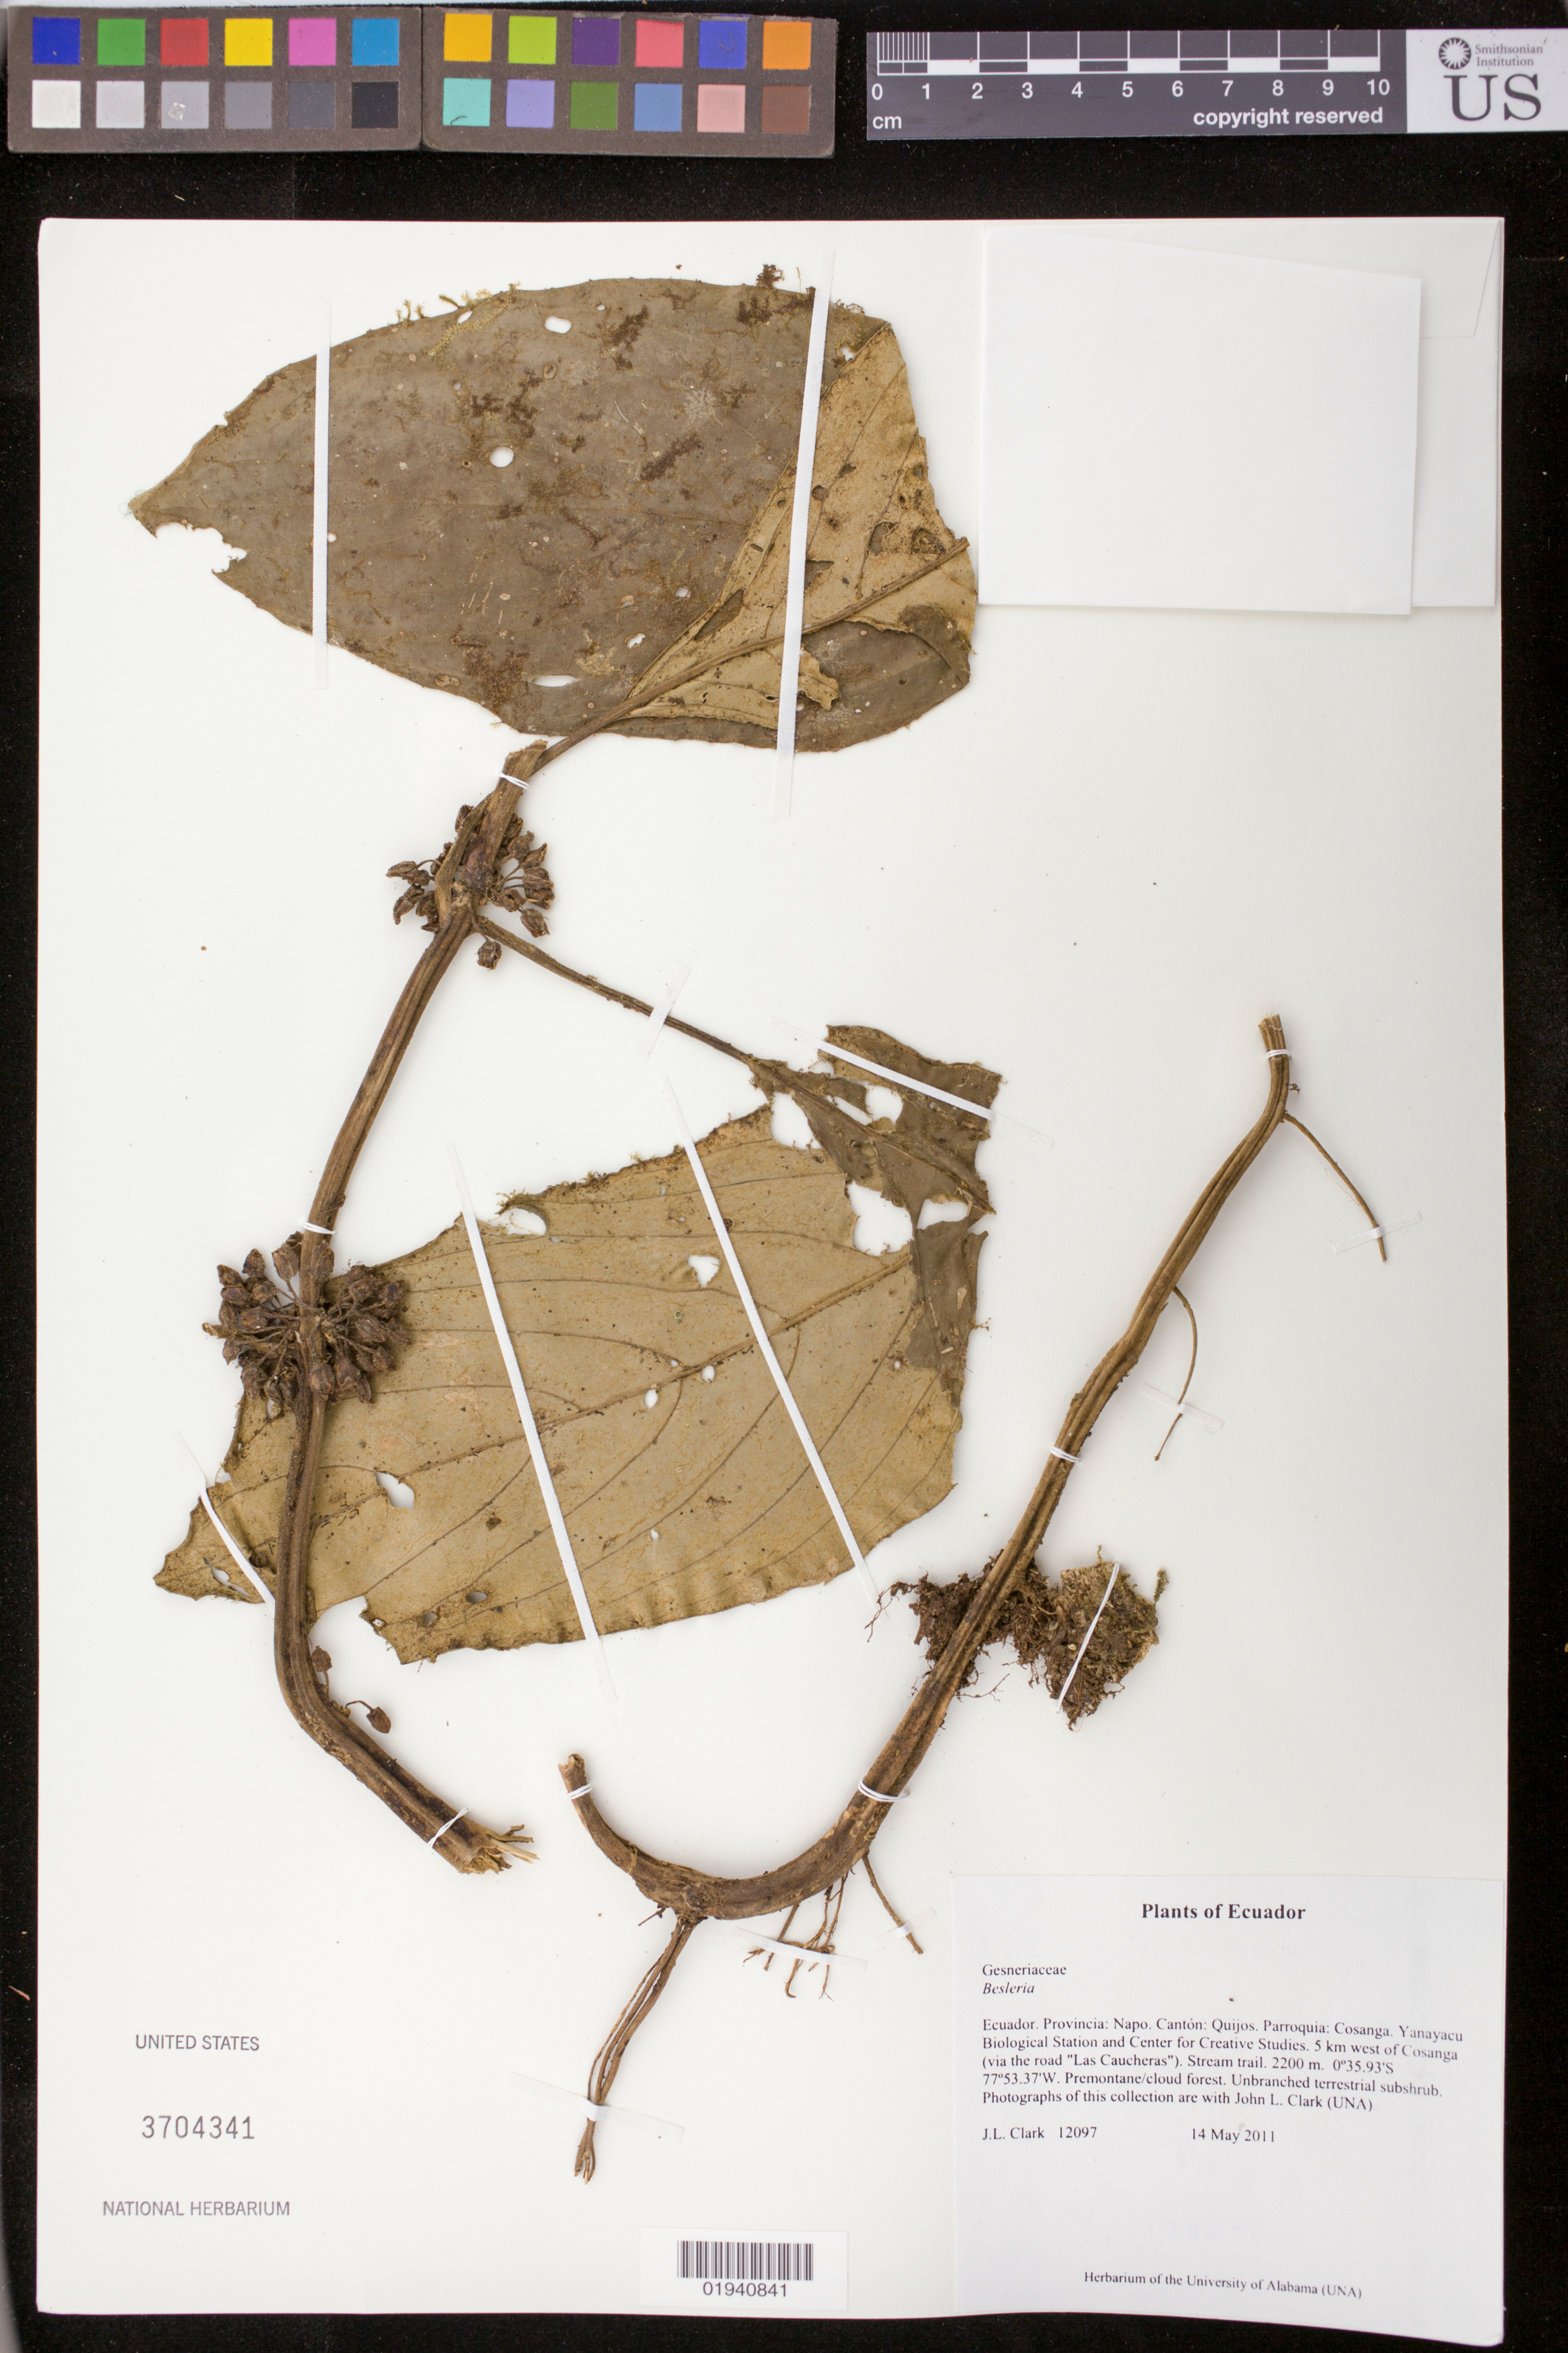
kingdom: Plantae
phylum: Tracheophyta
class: Magnoliopsida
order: Lamiales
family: Gesneriaceae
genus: Besleria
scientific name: Besleria sp.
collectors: J. L. Clark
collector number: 12097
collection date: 2011-05-14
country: Ecuador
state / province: Napo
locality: Canton: Quijos, Parroquia: Cosanga. Yanayacu Biological Station and Center for Creative Studies. 5km West of Cosanga (via the road "Las Caucheras").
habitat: Stream trail. Premontane/cloud forest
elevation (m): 2200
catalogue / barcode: US 3704341